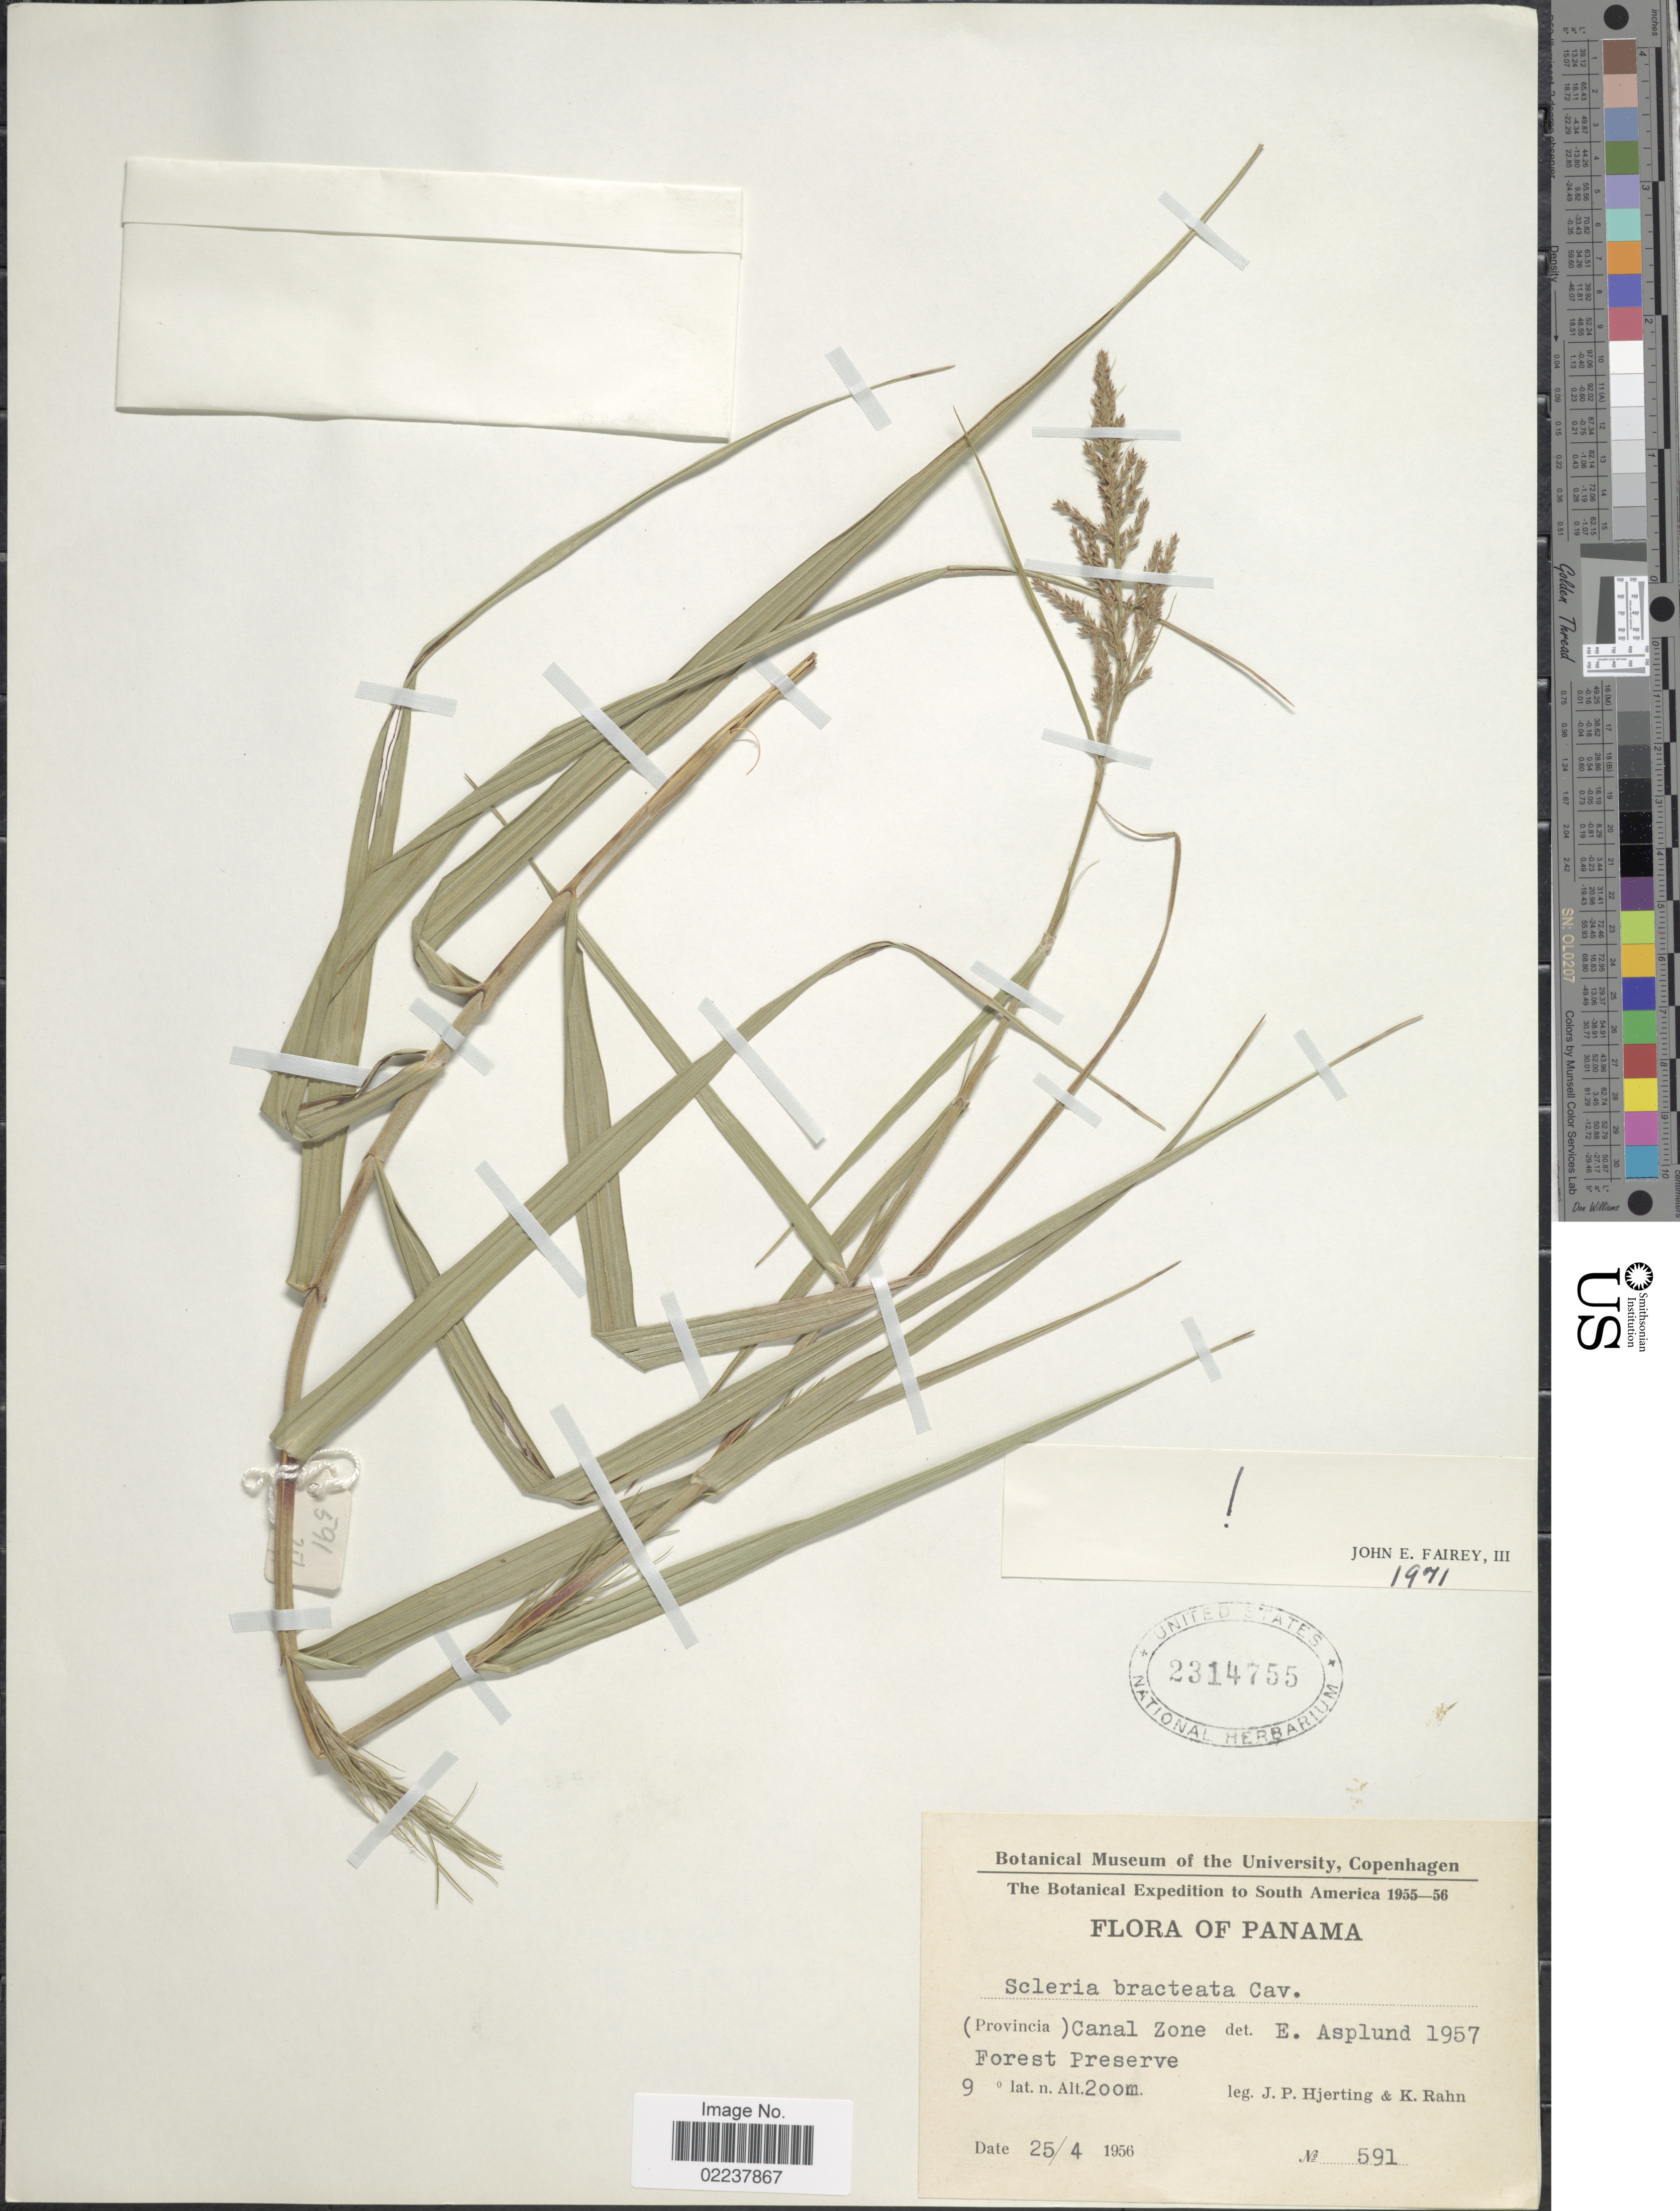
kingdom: Plantae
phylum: Tracheophyta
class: Liliopsida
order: Poales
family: Cyperaceae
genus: Scleria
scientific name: Scleria bracteata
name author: Cav.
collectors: J. P. Hjerting & K. Rahn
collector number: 591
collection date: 1956-04-25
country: Panama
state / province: Colón / Panamá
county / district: Canal Zone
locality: Canal Zone, Forest Preserve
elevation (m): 200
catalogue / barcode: US 2314755